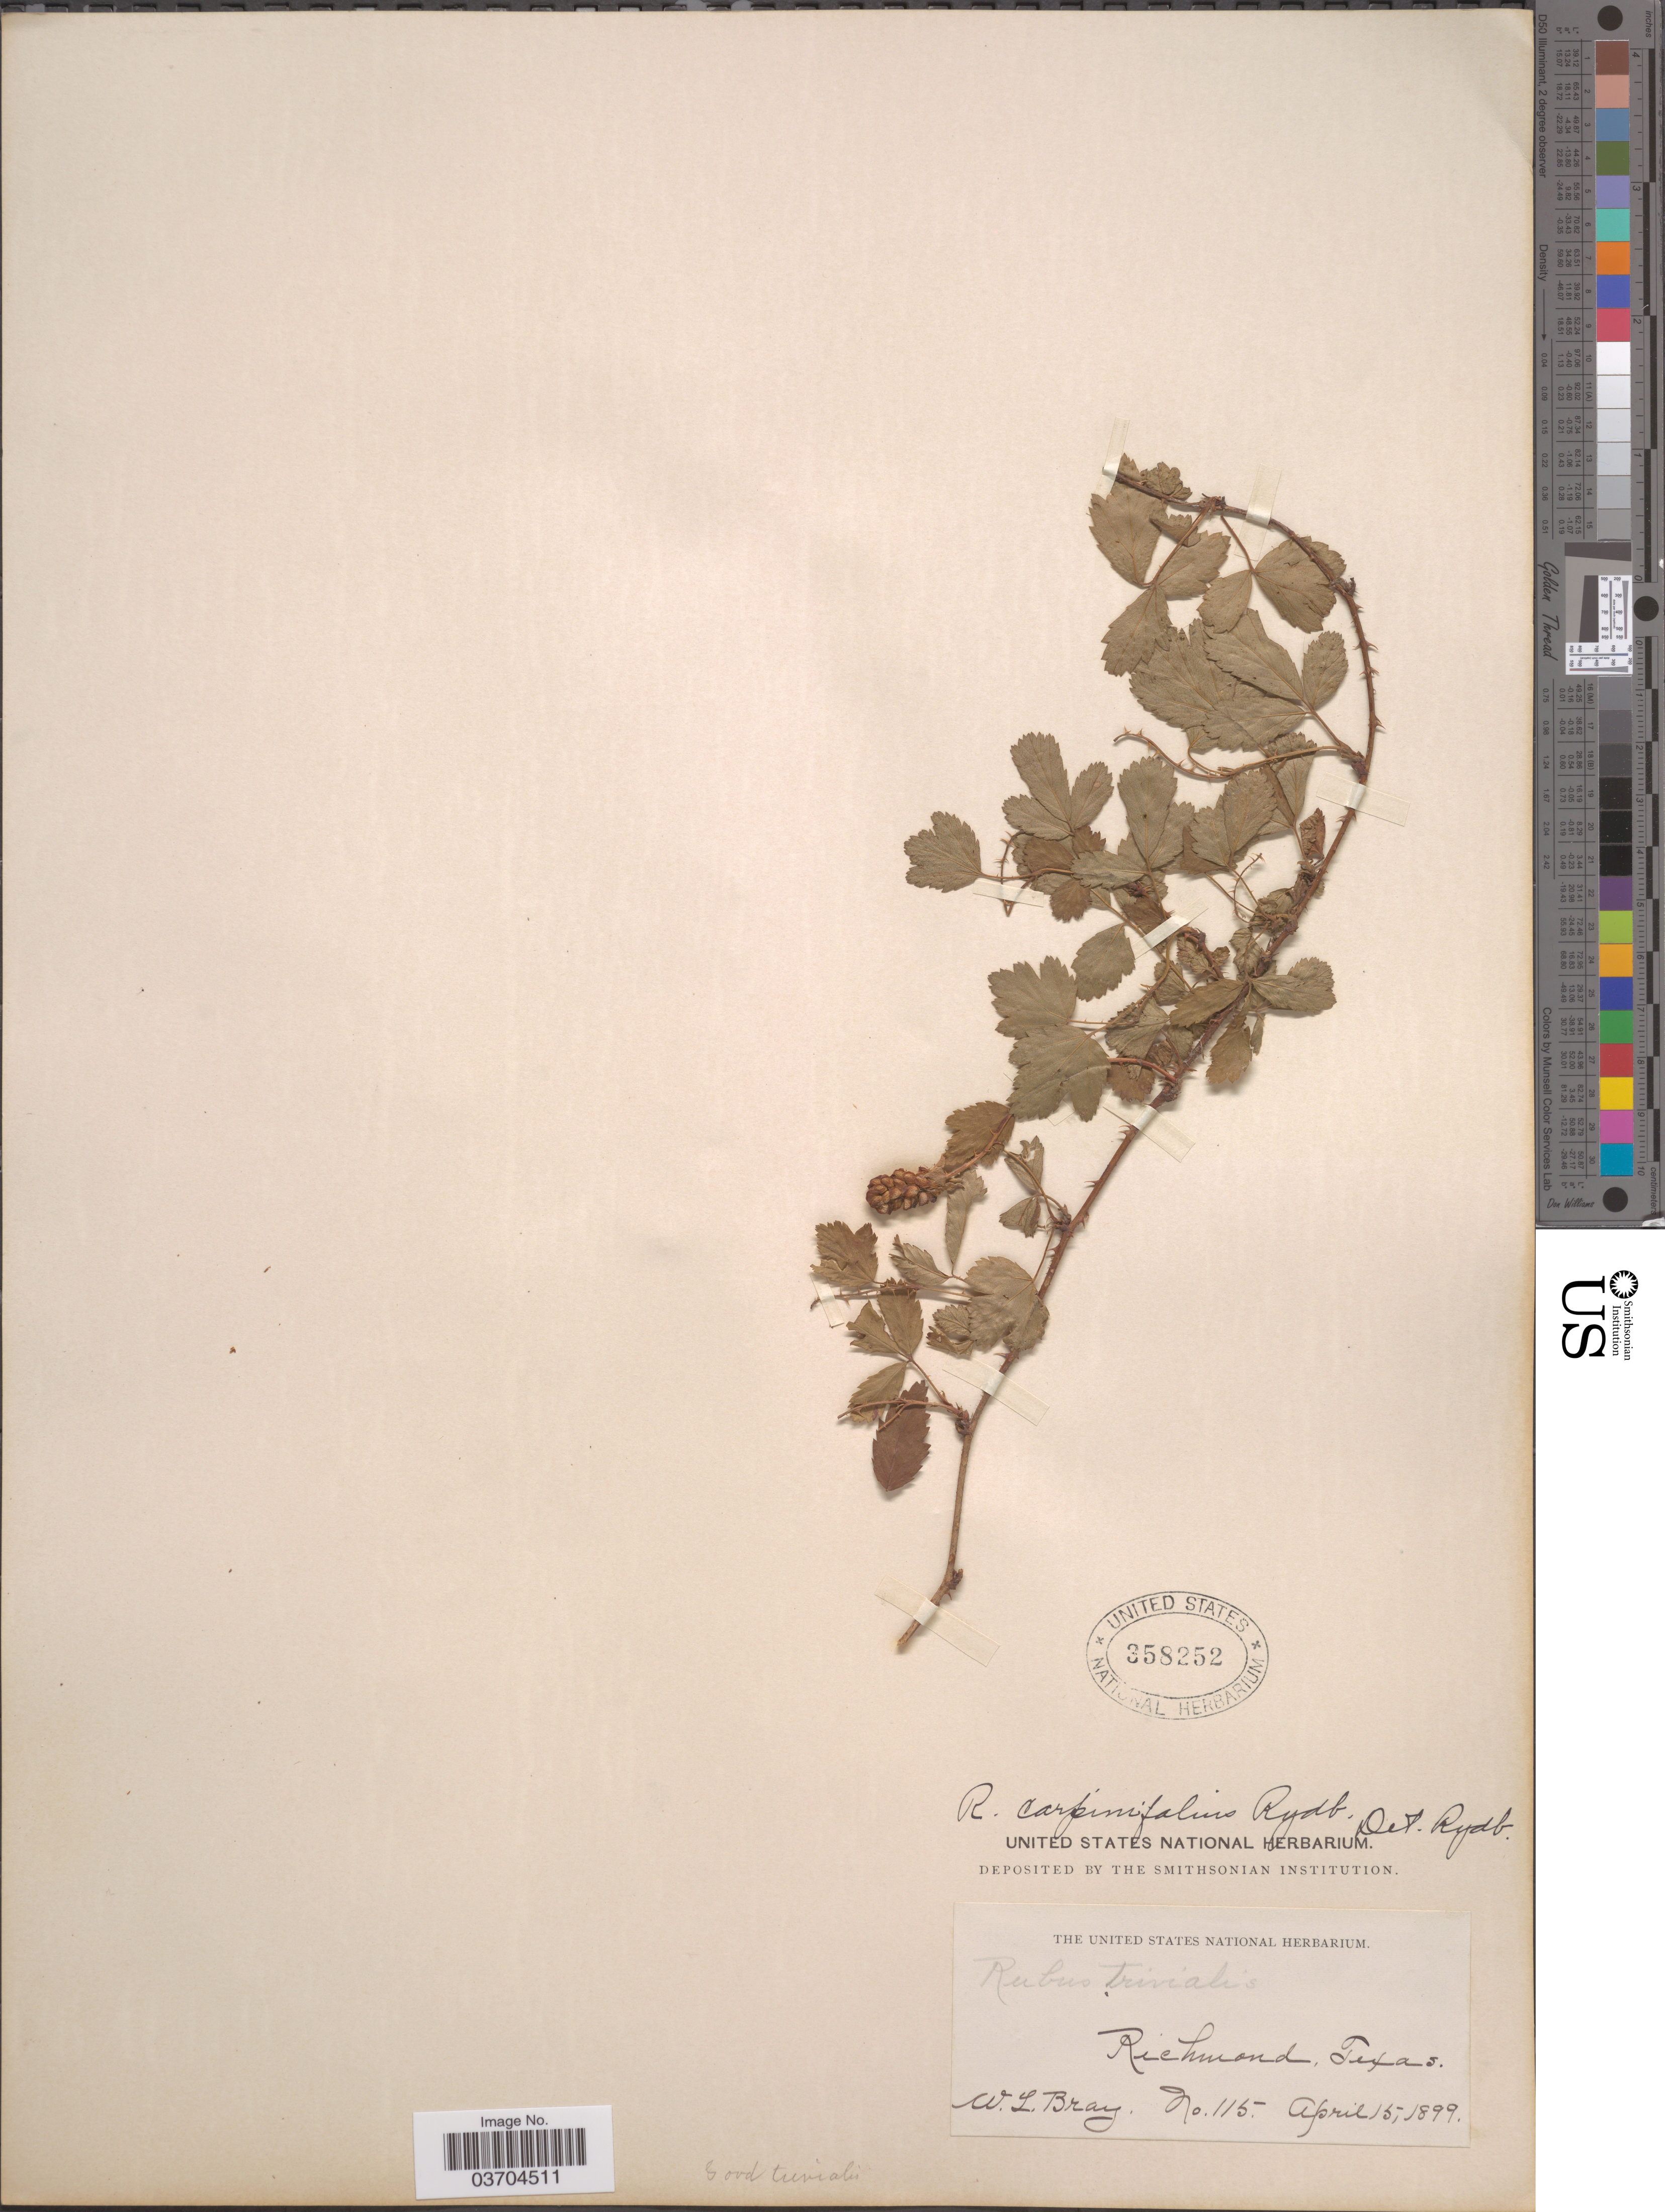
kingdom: Plantae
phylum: Tracheophyta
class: Magnoliopsida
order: Rosales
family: Rosaceae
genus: Rubus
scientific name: Rubus carpinifolius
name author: Rydb.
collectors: W. L. Bray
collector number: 115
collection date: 1899-04-15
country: United States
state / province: Texas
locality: Richmond.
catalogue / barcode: US 358252